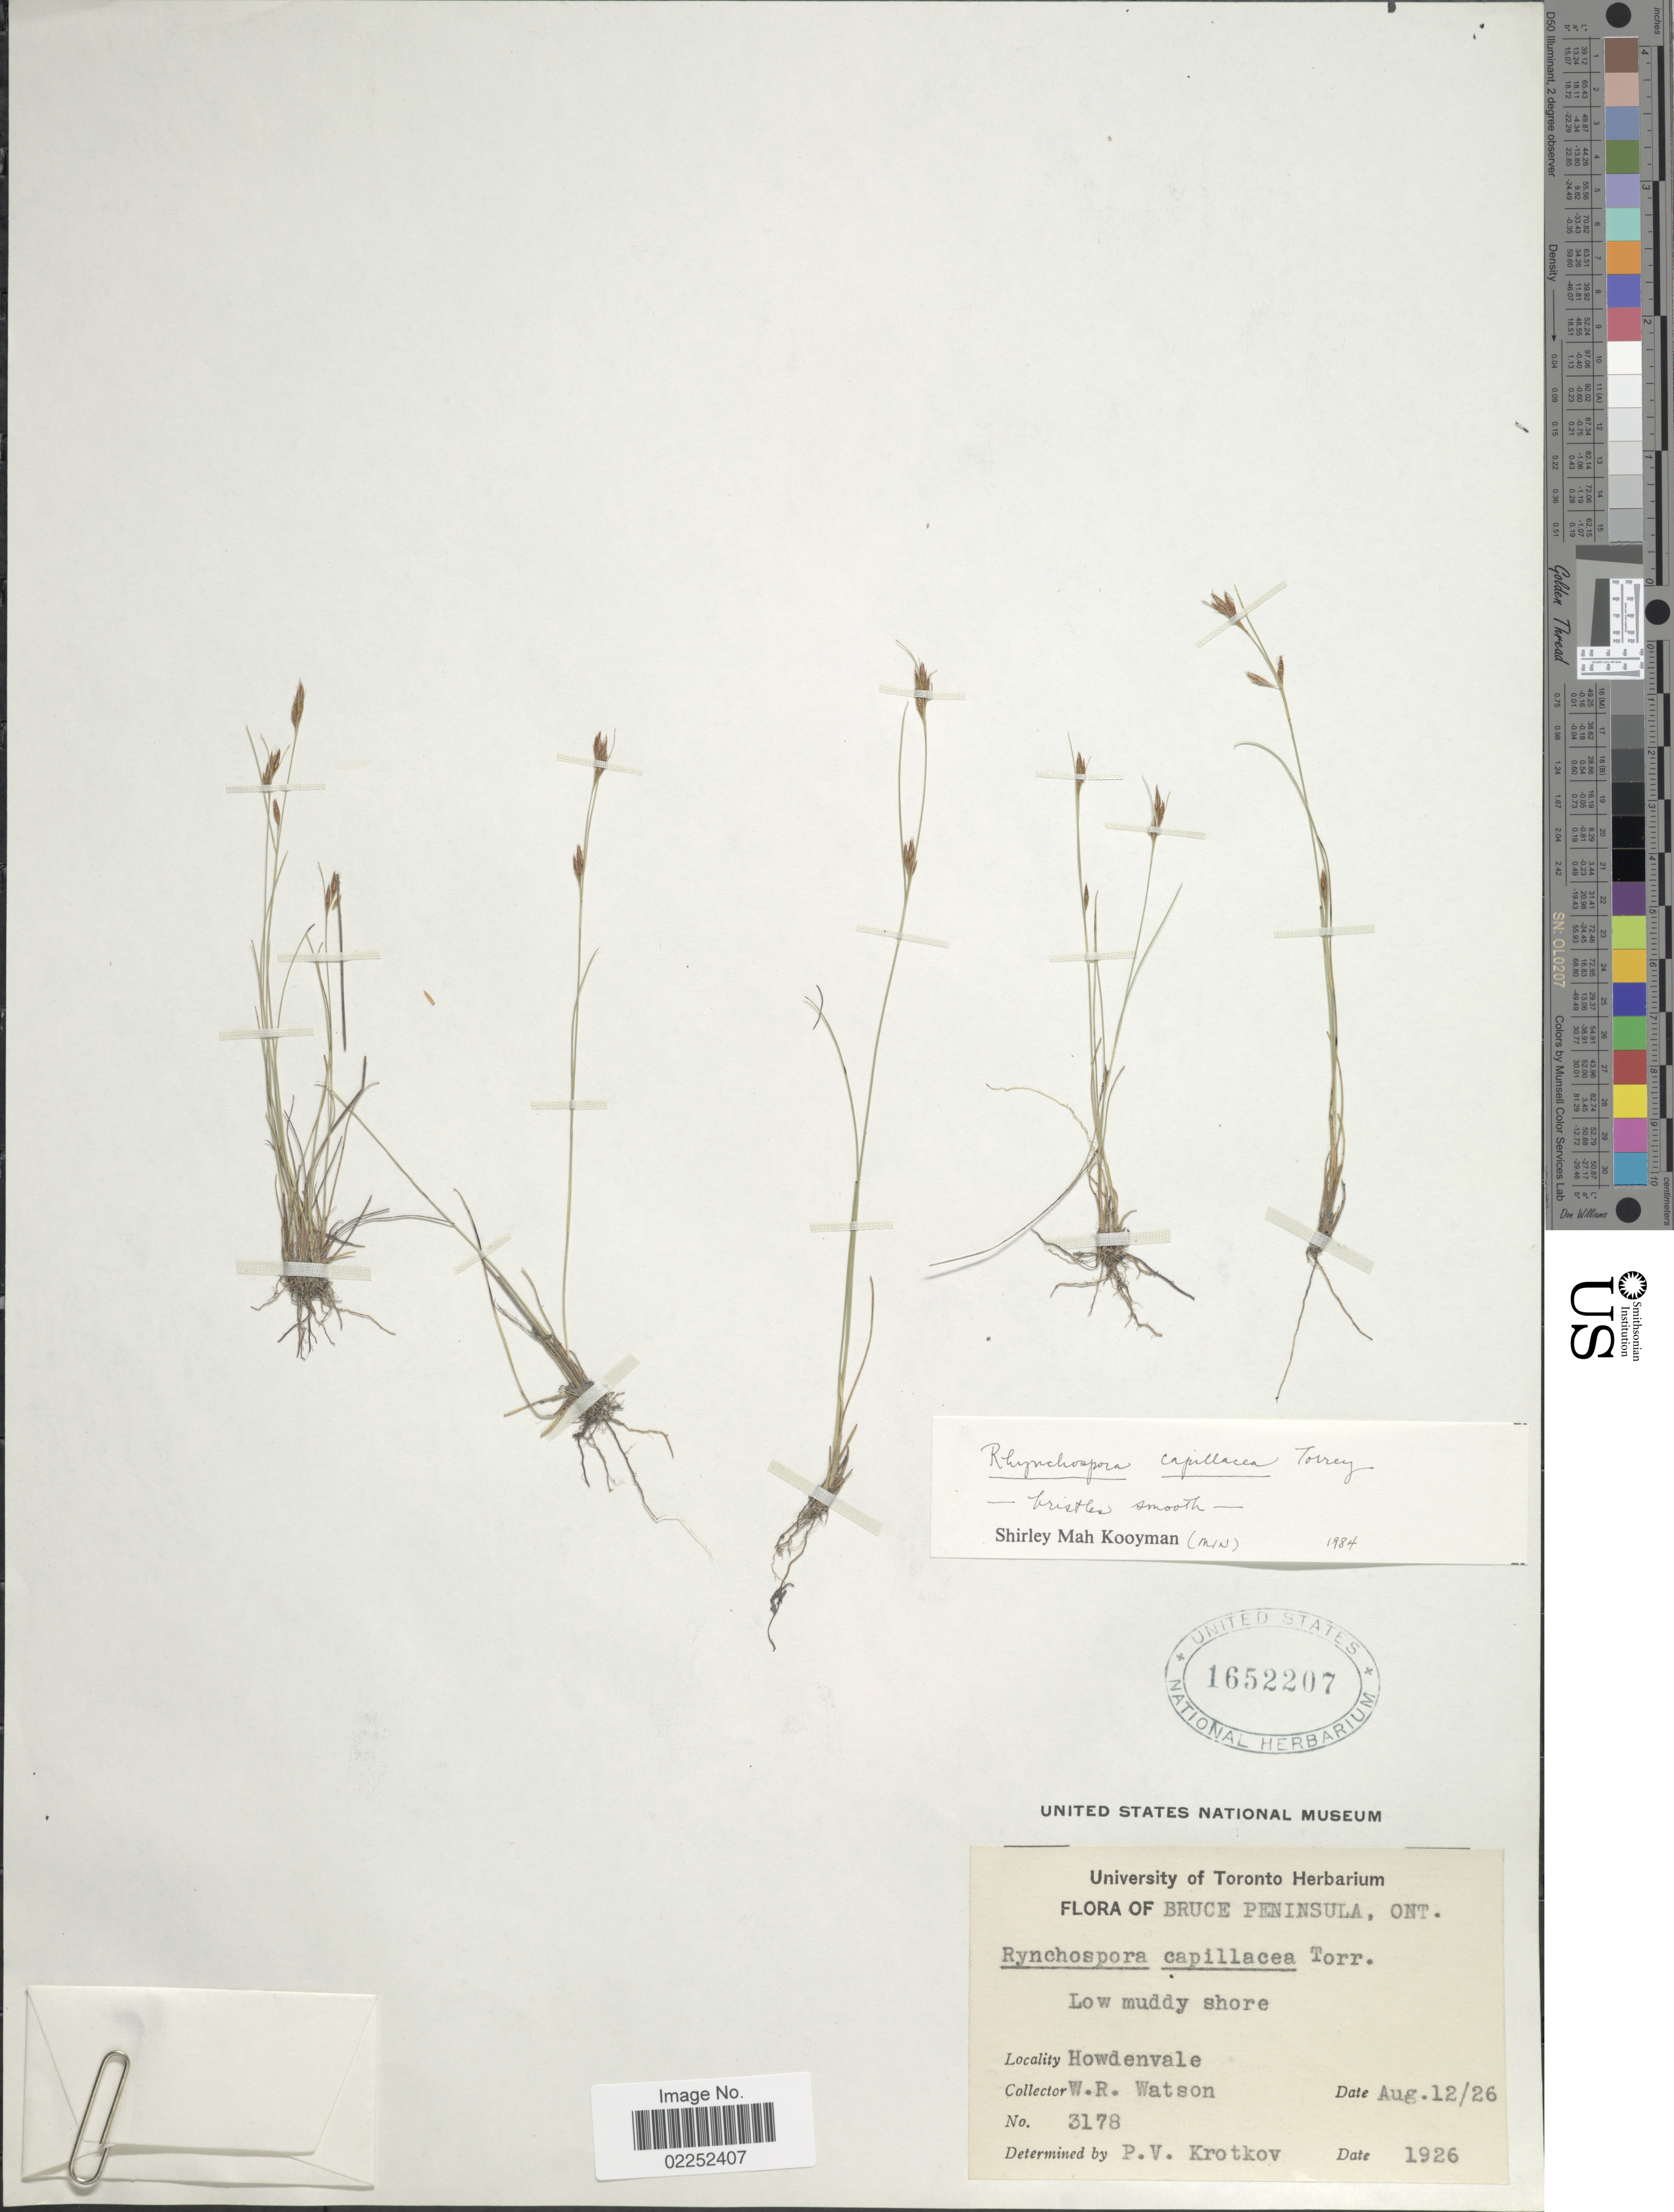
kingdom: Plantae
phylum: Tracheophyta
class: Liliopsida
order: Poales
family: Cyperaceae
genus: Rhynchospora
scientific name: Rhynchospora capillacea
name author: Torr.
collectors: W. R. Watson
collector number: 3178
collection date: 1926-08-12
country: Canada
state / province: Ontario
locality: Bruce Peninsula, Low muddy shore, Howdenvale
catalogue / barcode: US 1652207